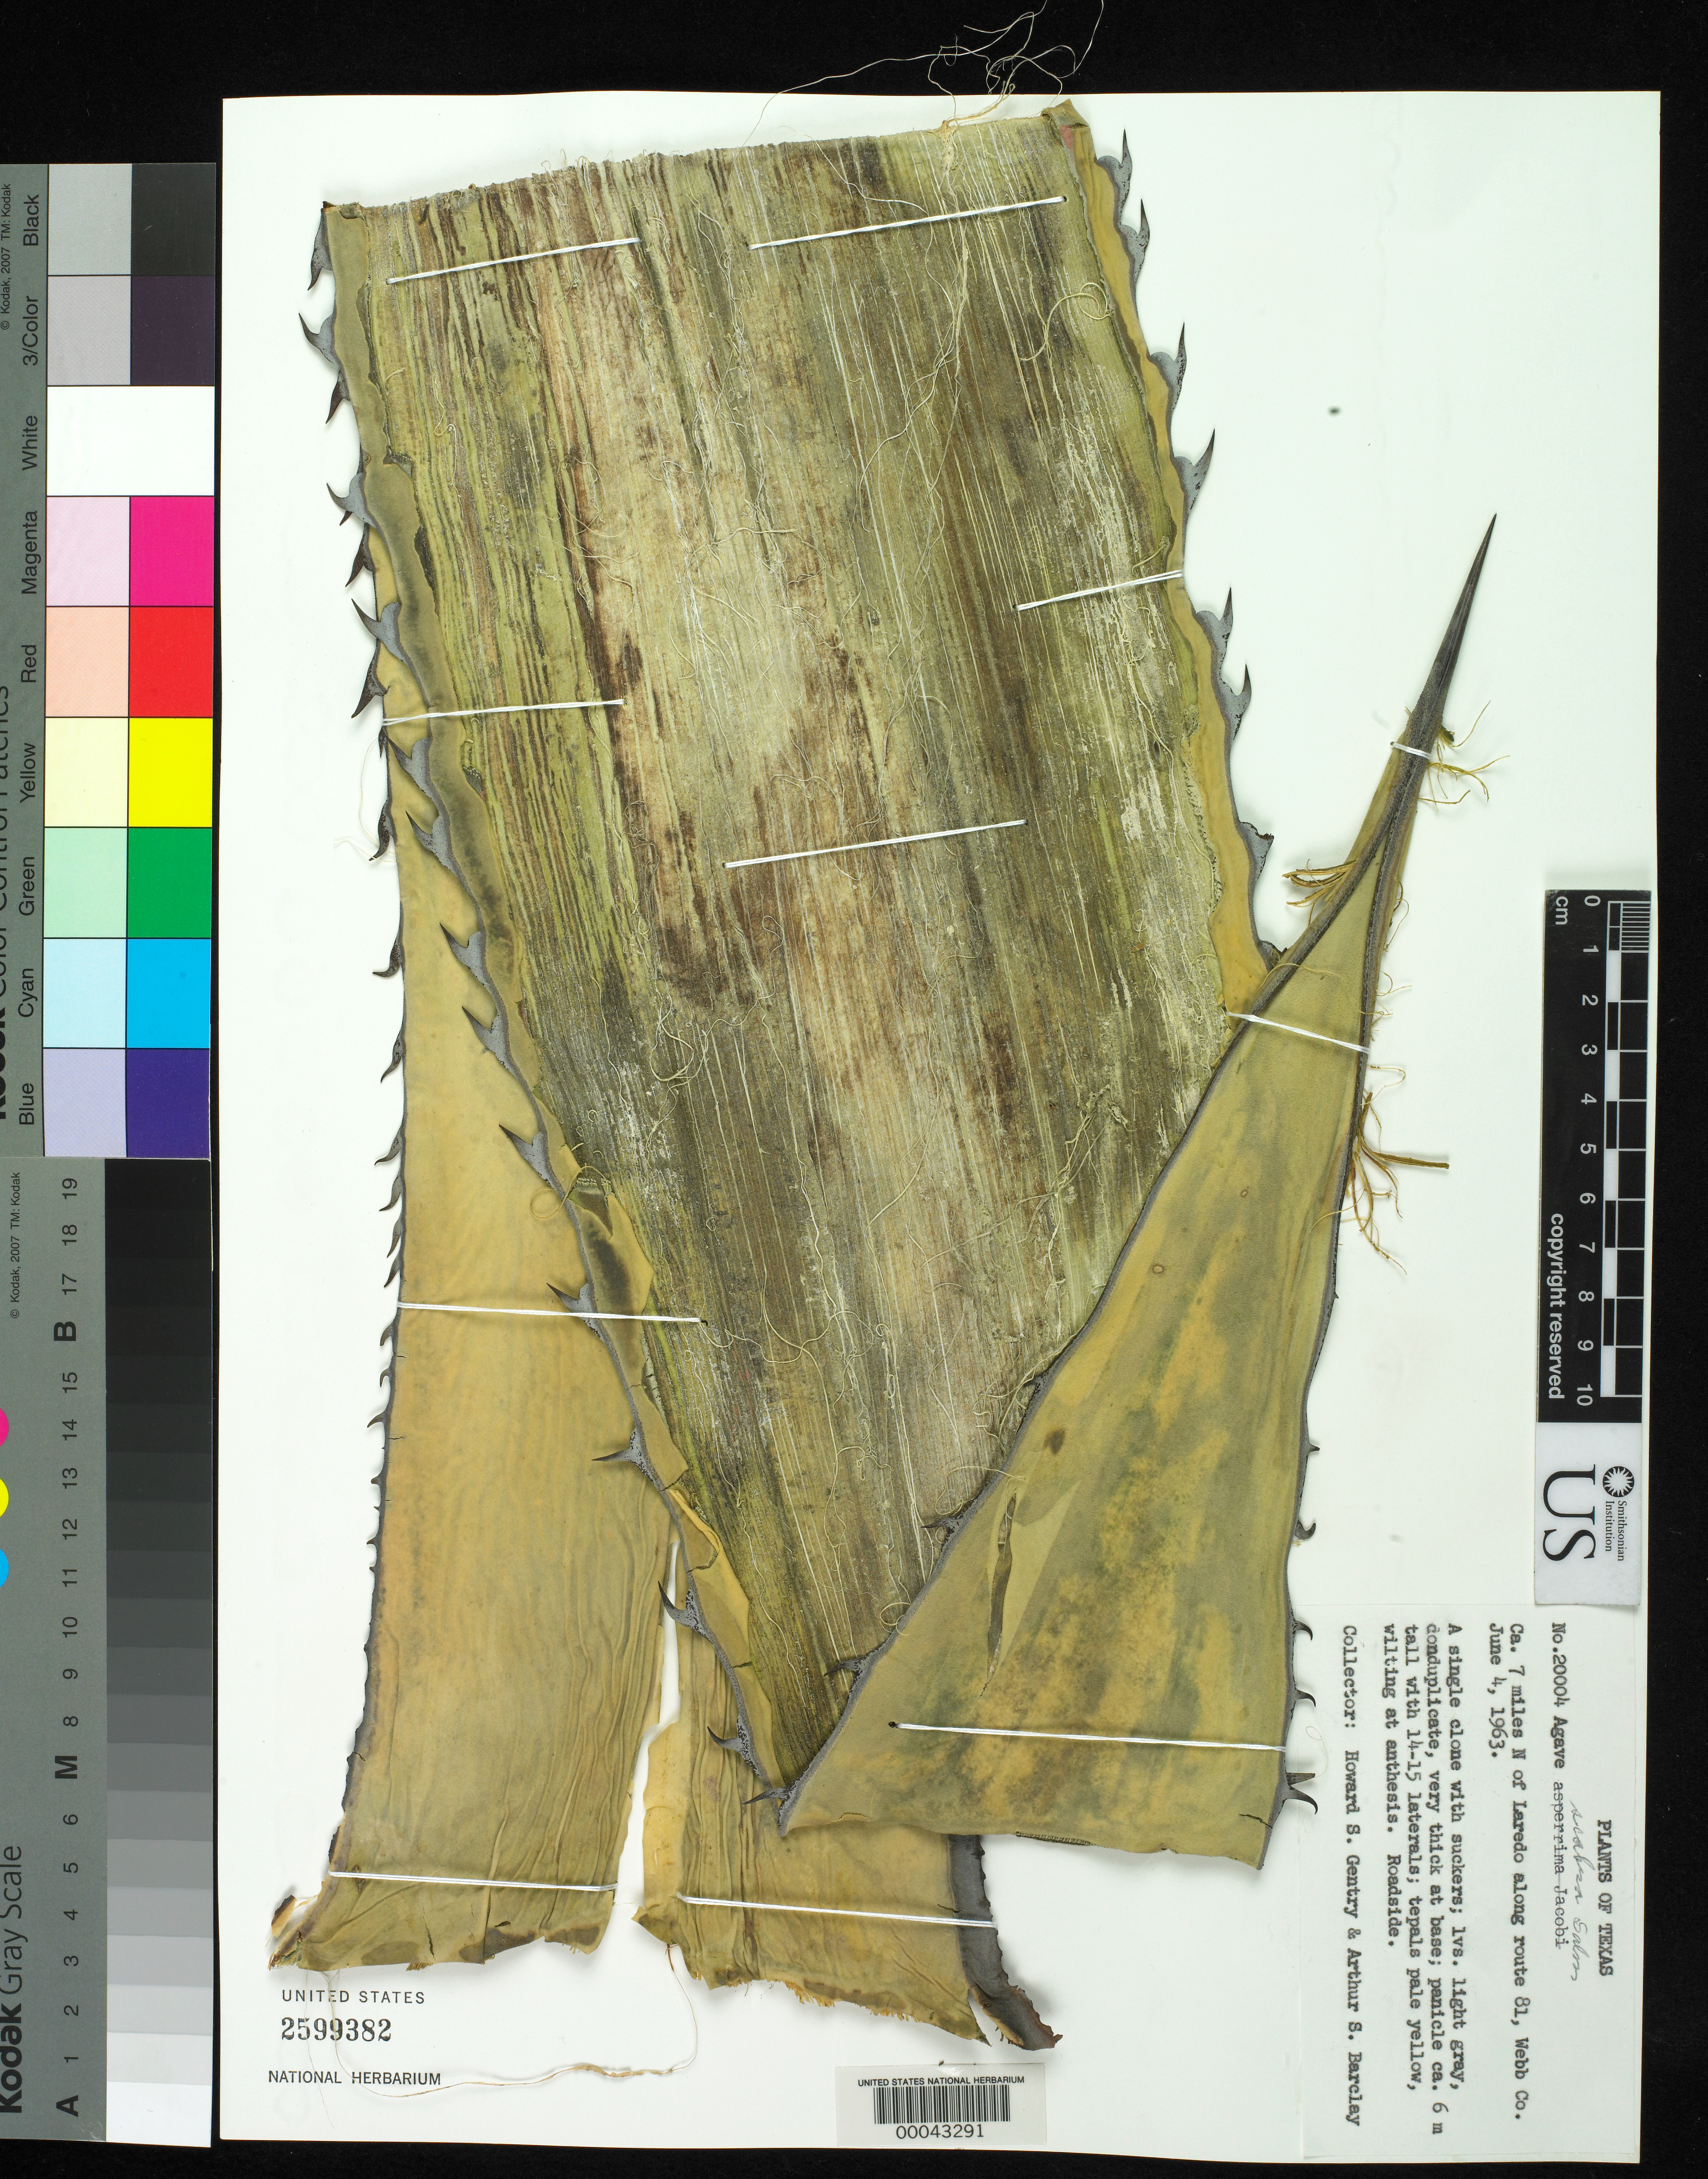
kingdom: Plantae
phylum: Tracheophyta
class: Liliopsida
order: Asparagales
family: Asparagaceae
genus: Agave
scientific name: Agave scabra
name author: Salm-Dyck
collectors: H. S. Gentry & A. S. Barclay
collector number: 20004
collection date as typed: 04 Jun 1963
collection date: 1963-06-04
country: United States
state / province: Texas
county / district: Webb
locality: Ca 7 mi n of laredo along route 81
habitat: Roadside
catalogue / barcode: US 2599382